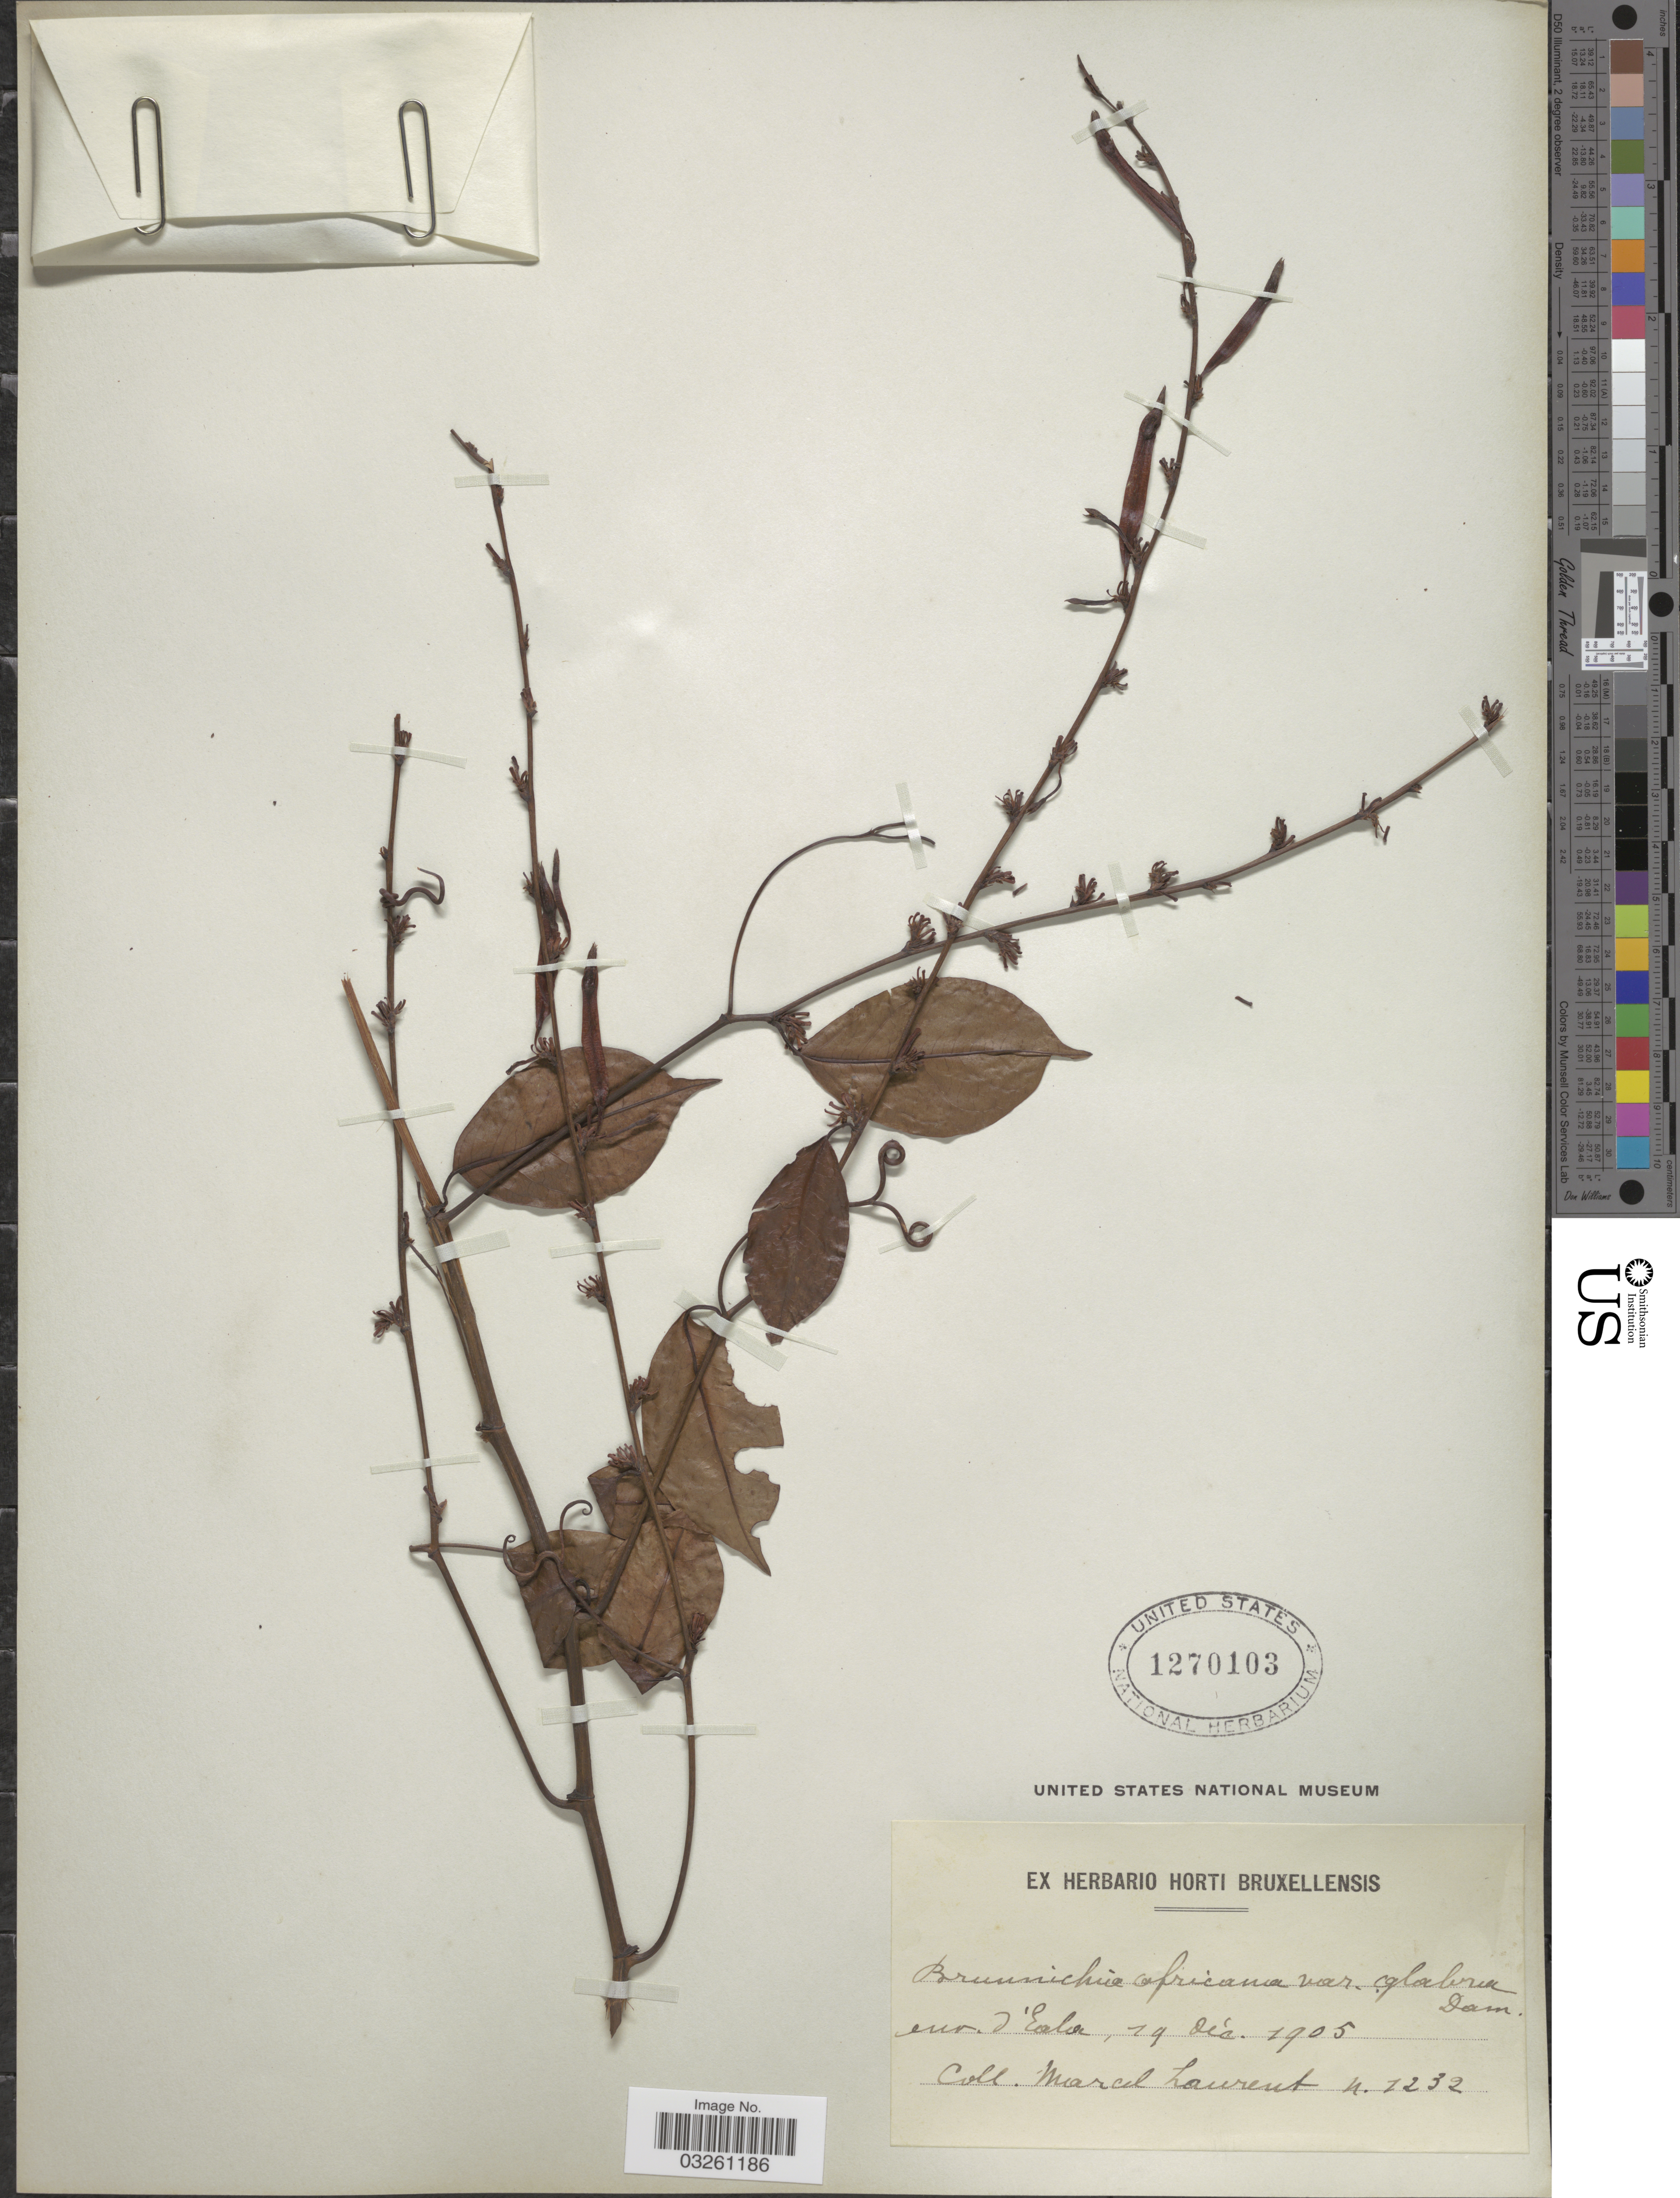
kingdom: Plantae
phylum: Tracheophyta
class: Magnoliopsida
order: Caryophyllales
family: Polygonaceae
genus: Brunnichia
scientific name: Brunnichia africana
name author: Welw.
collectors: M. Laurent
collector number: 1232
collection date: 1905-12-19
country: Congo, Democratic Republic of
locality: Env. d'Eala.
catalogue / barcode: US 1270103